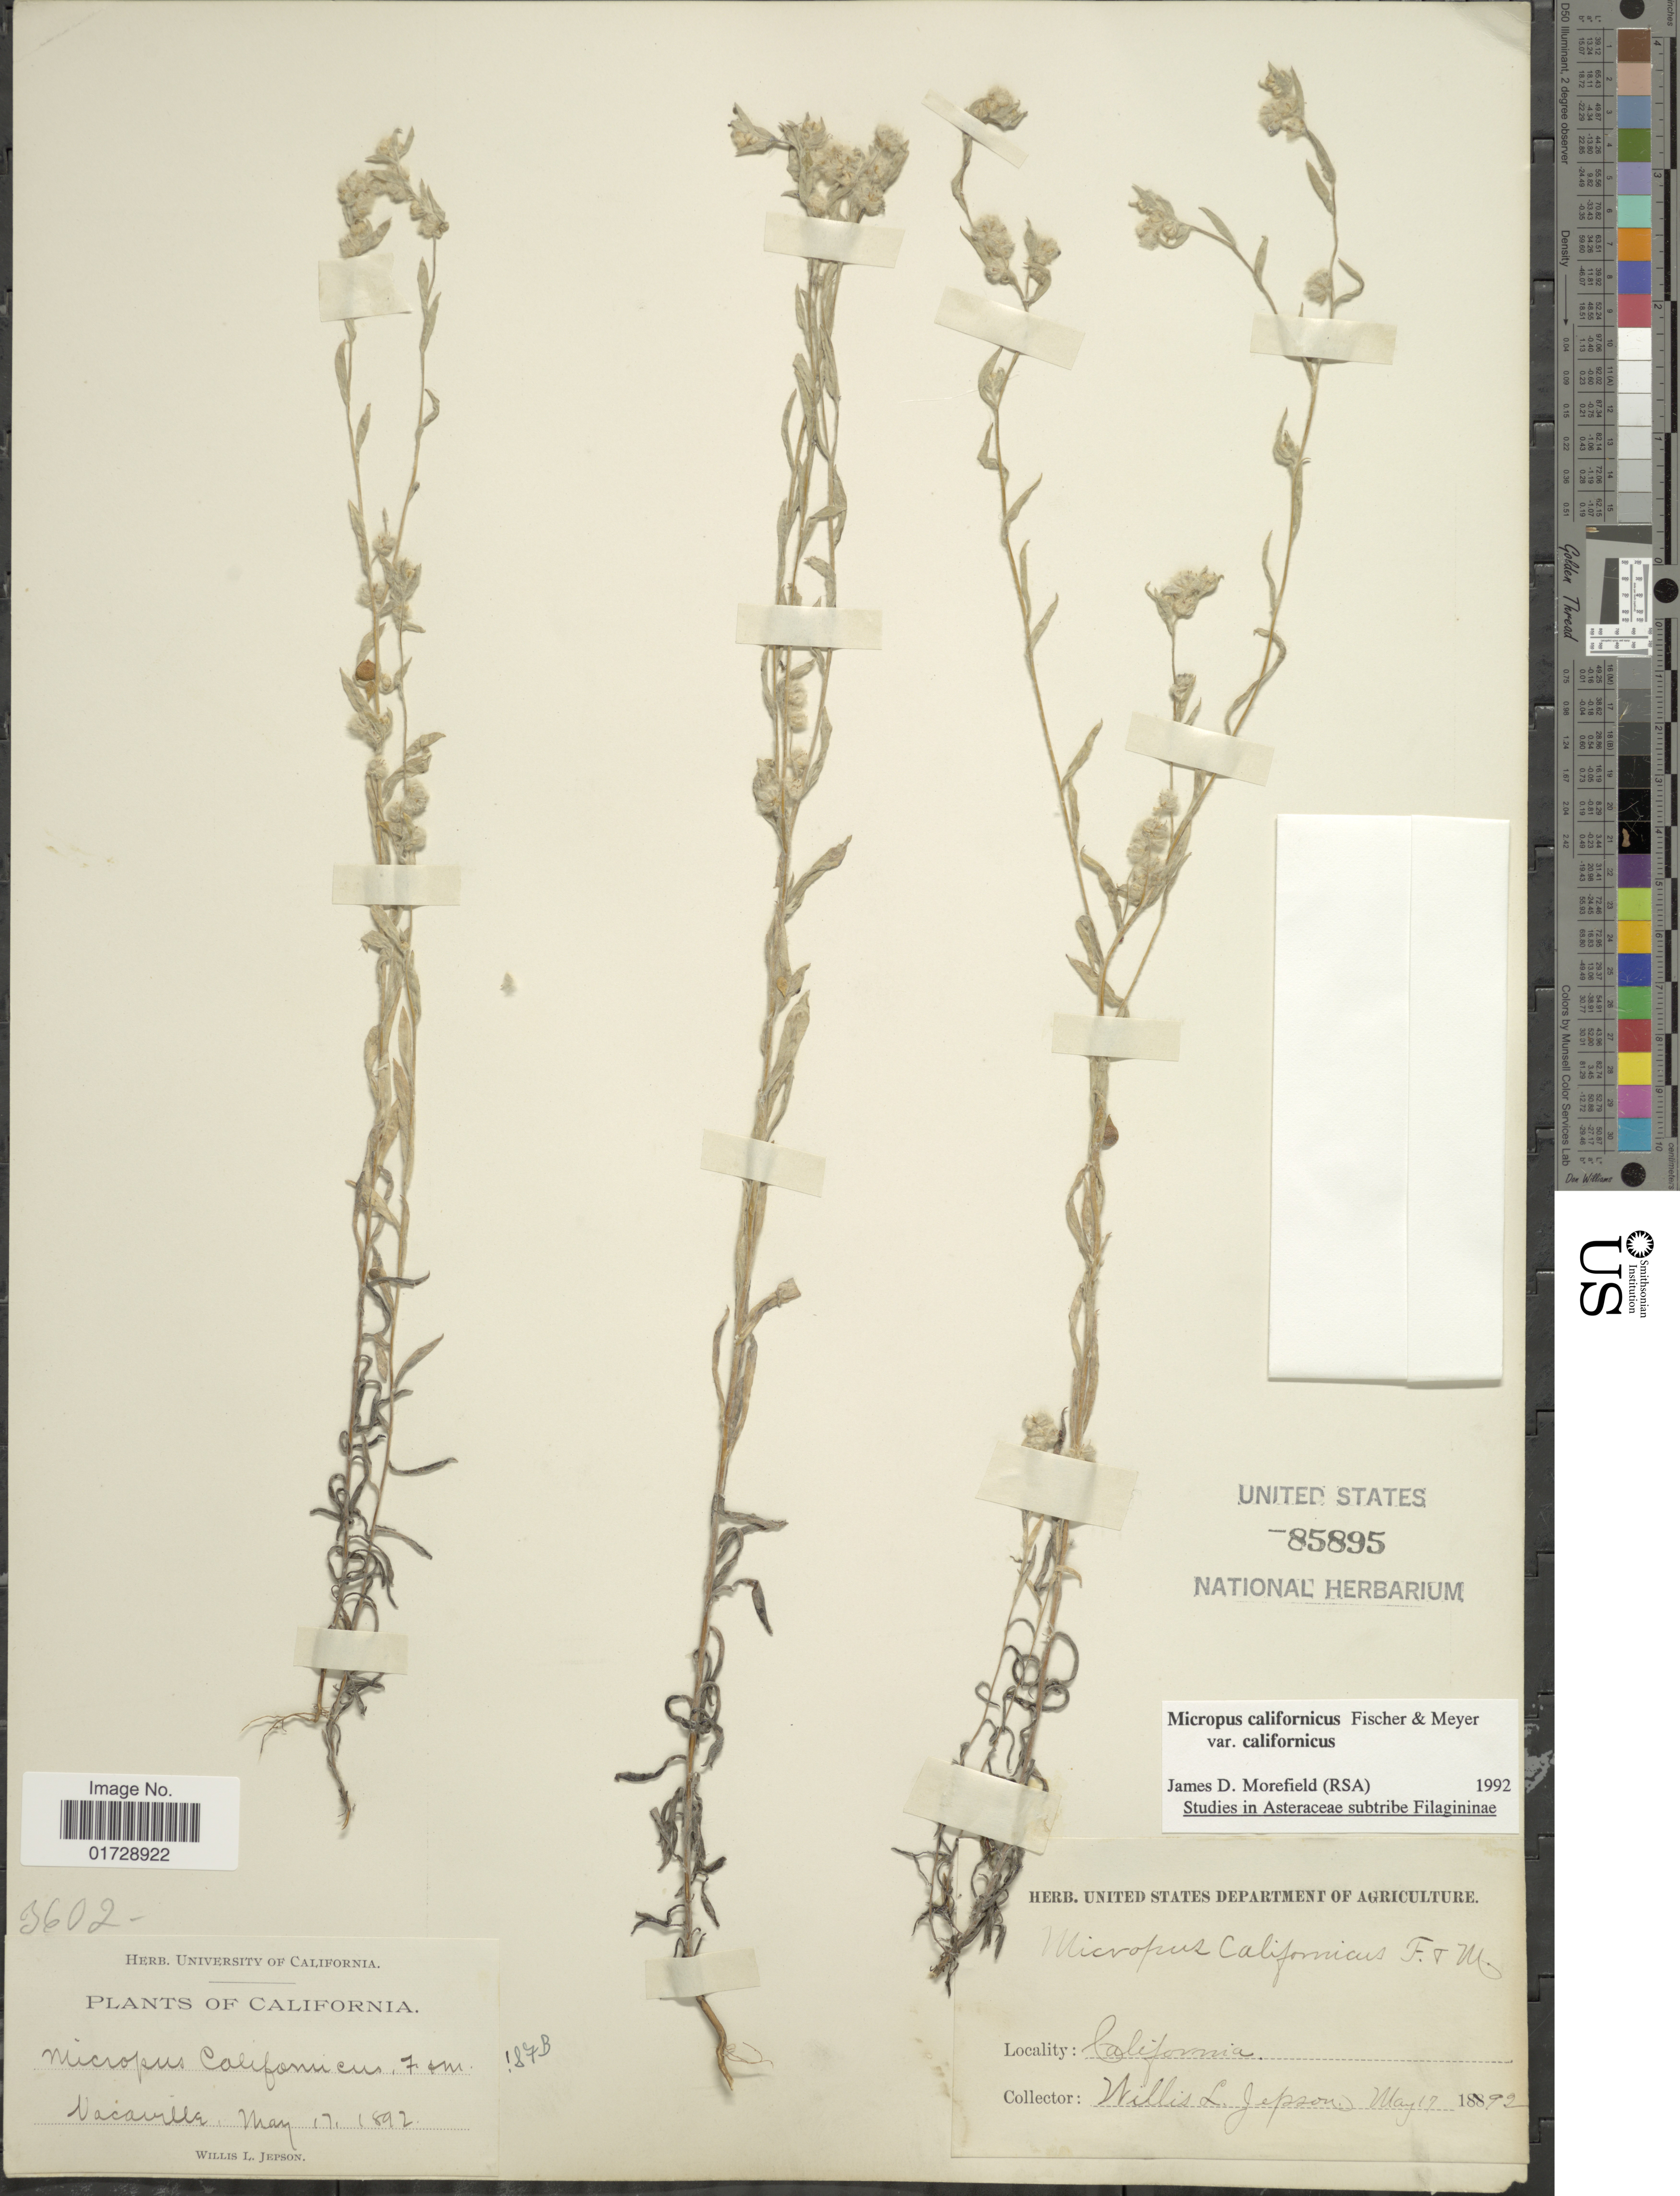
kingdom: Plantae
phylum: Tracheophyta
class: Magnoliopsida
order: Asterales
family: Asteraceae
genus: Micropus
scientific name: Micropus californicus var. californicus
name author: Fisch. & C.A. Mey.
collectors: W. L. Jepson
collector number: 3602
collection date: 1892-05-17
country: United States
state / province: California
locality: Vacavilla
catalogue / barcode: US 85895